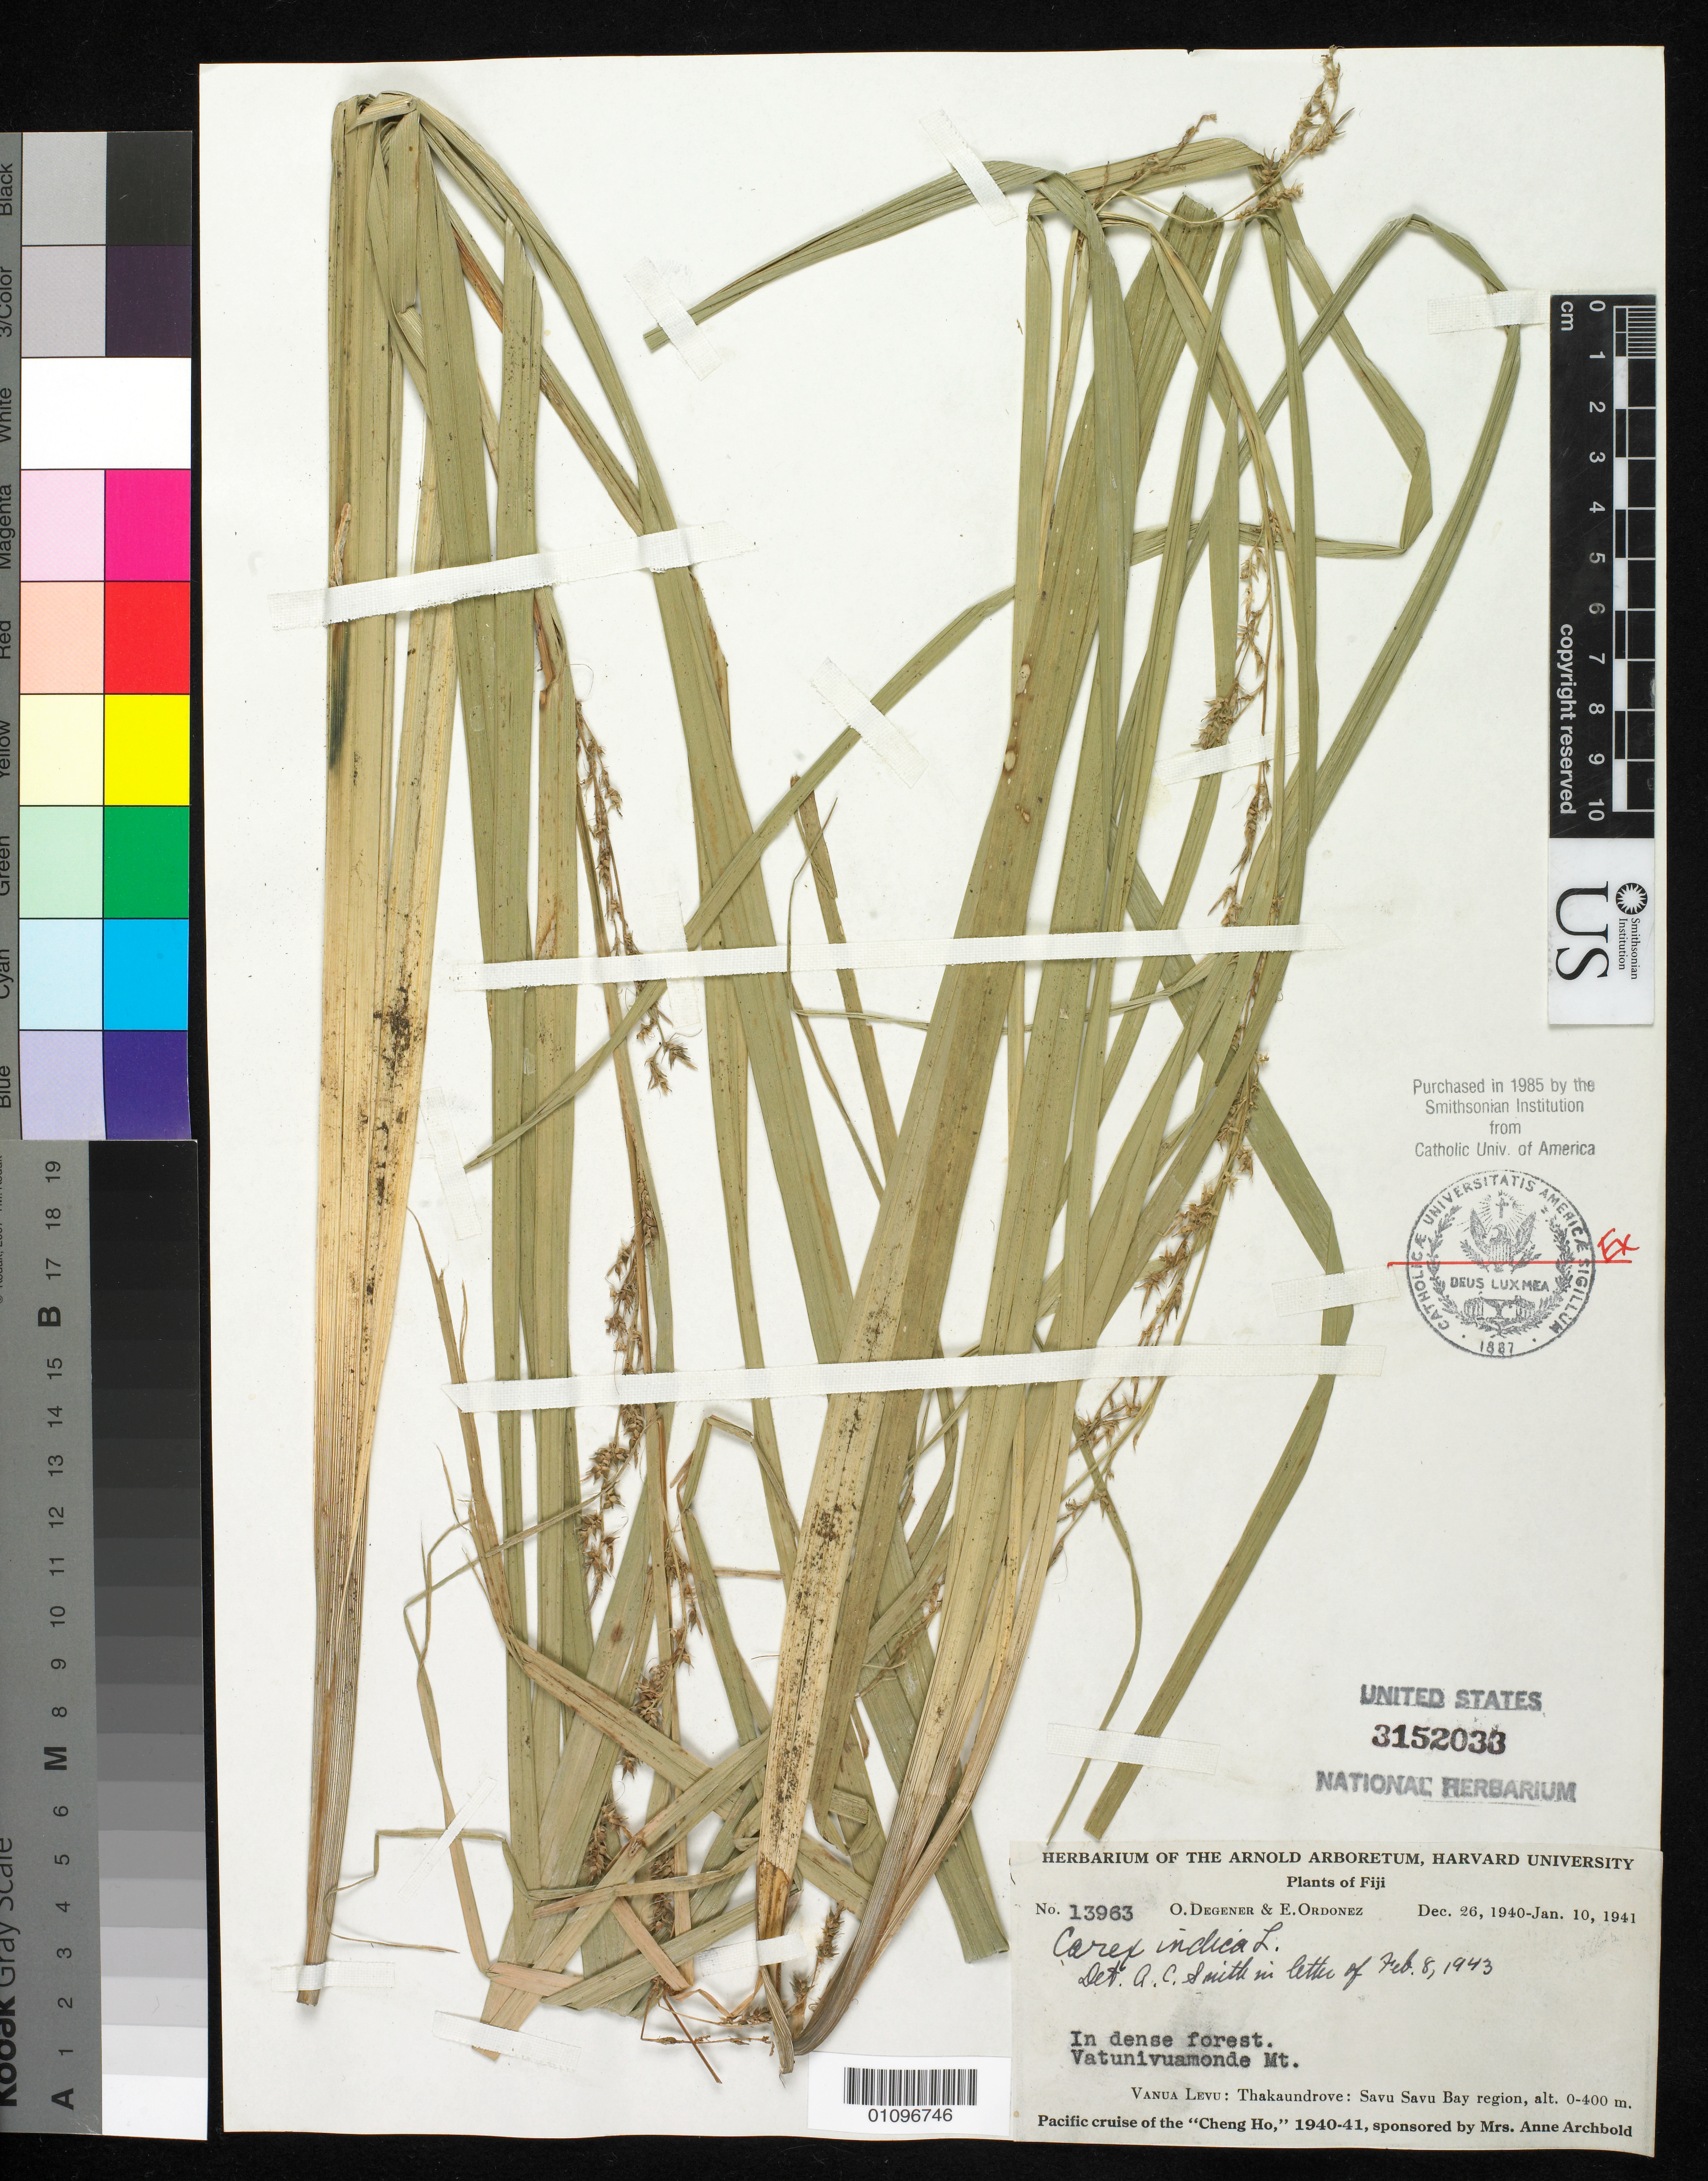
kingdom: Plantae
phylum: Tracheophyta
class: Liliopsida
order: Poales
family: Cyperaceae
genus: Carex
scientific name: Carex dietrichiae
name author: Boeckeler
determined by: Uy, Millard M.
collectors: O. Degener & E. Ordonez.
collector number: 13963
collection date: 1940-12-26/1941-06-10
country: Fiji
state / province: Thakaundrove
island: Vanua Levu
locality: Savu Savu Bay region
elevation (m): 0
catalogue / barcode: US 3152033